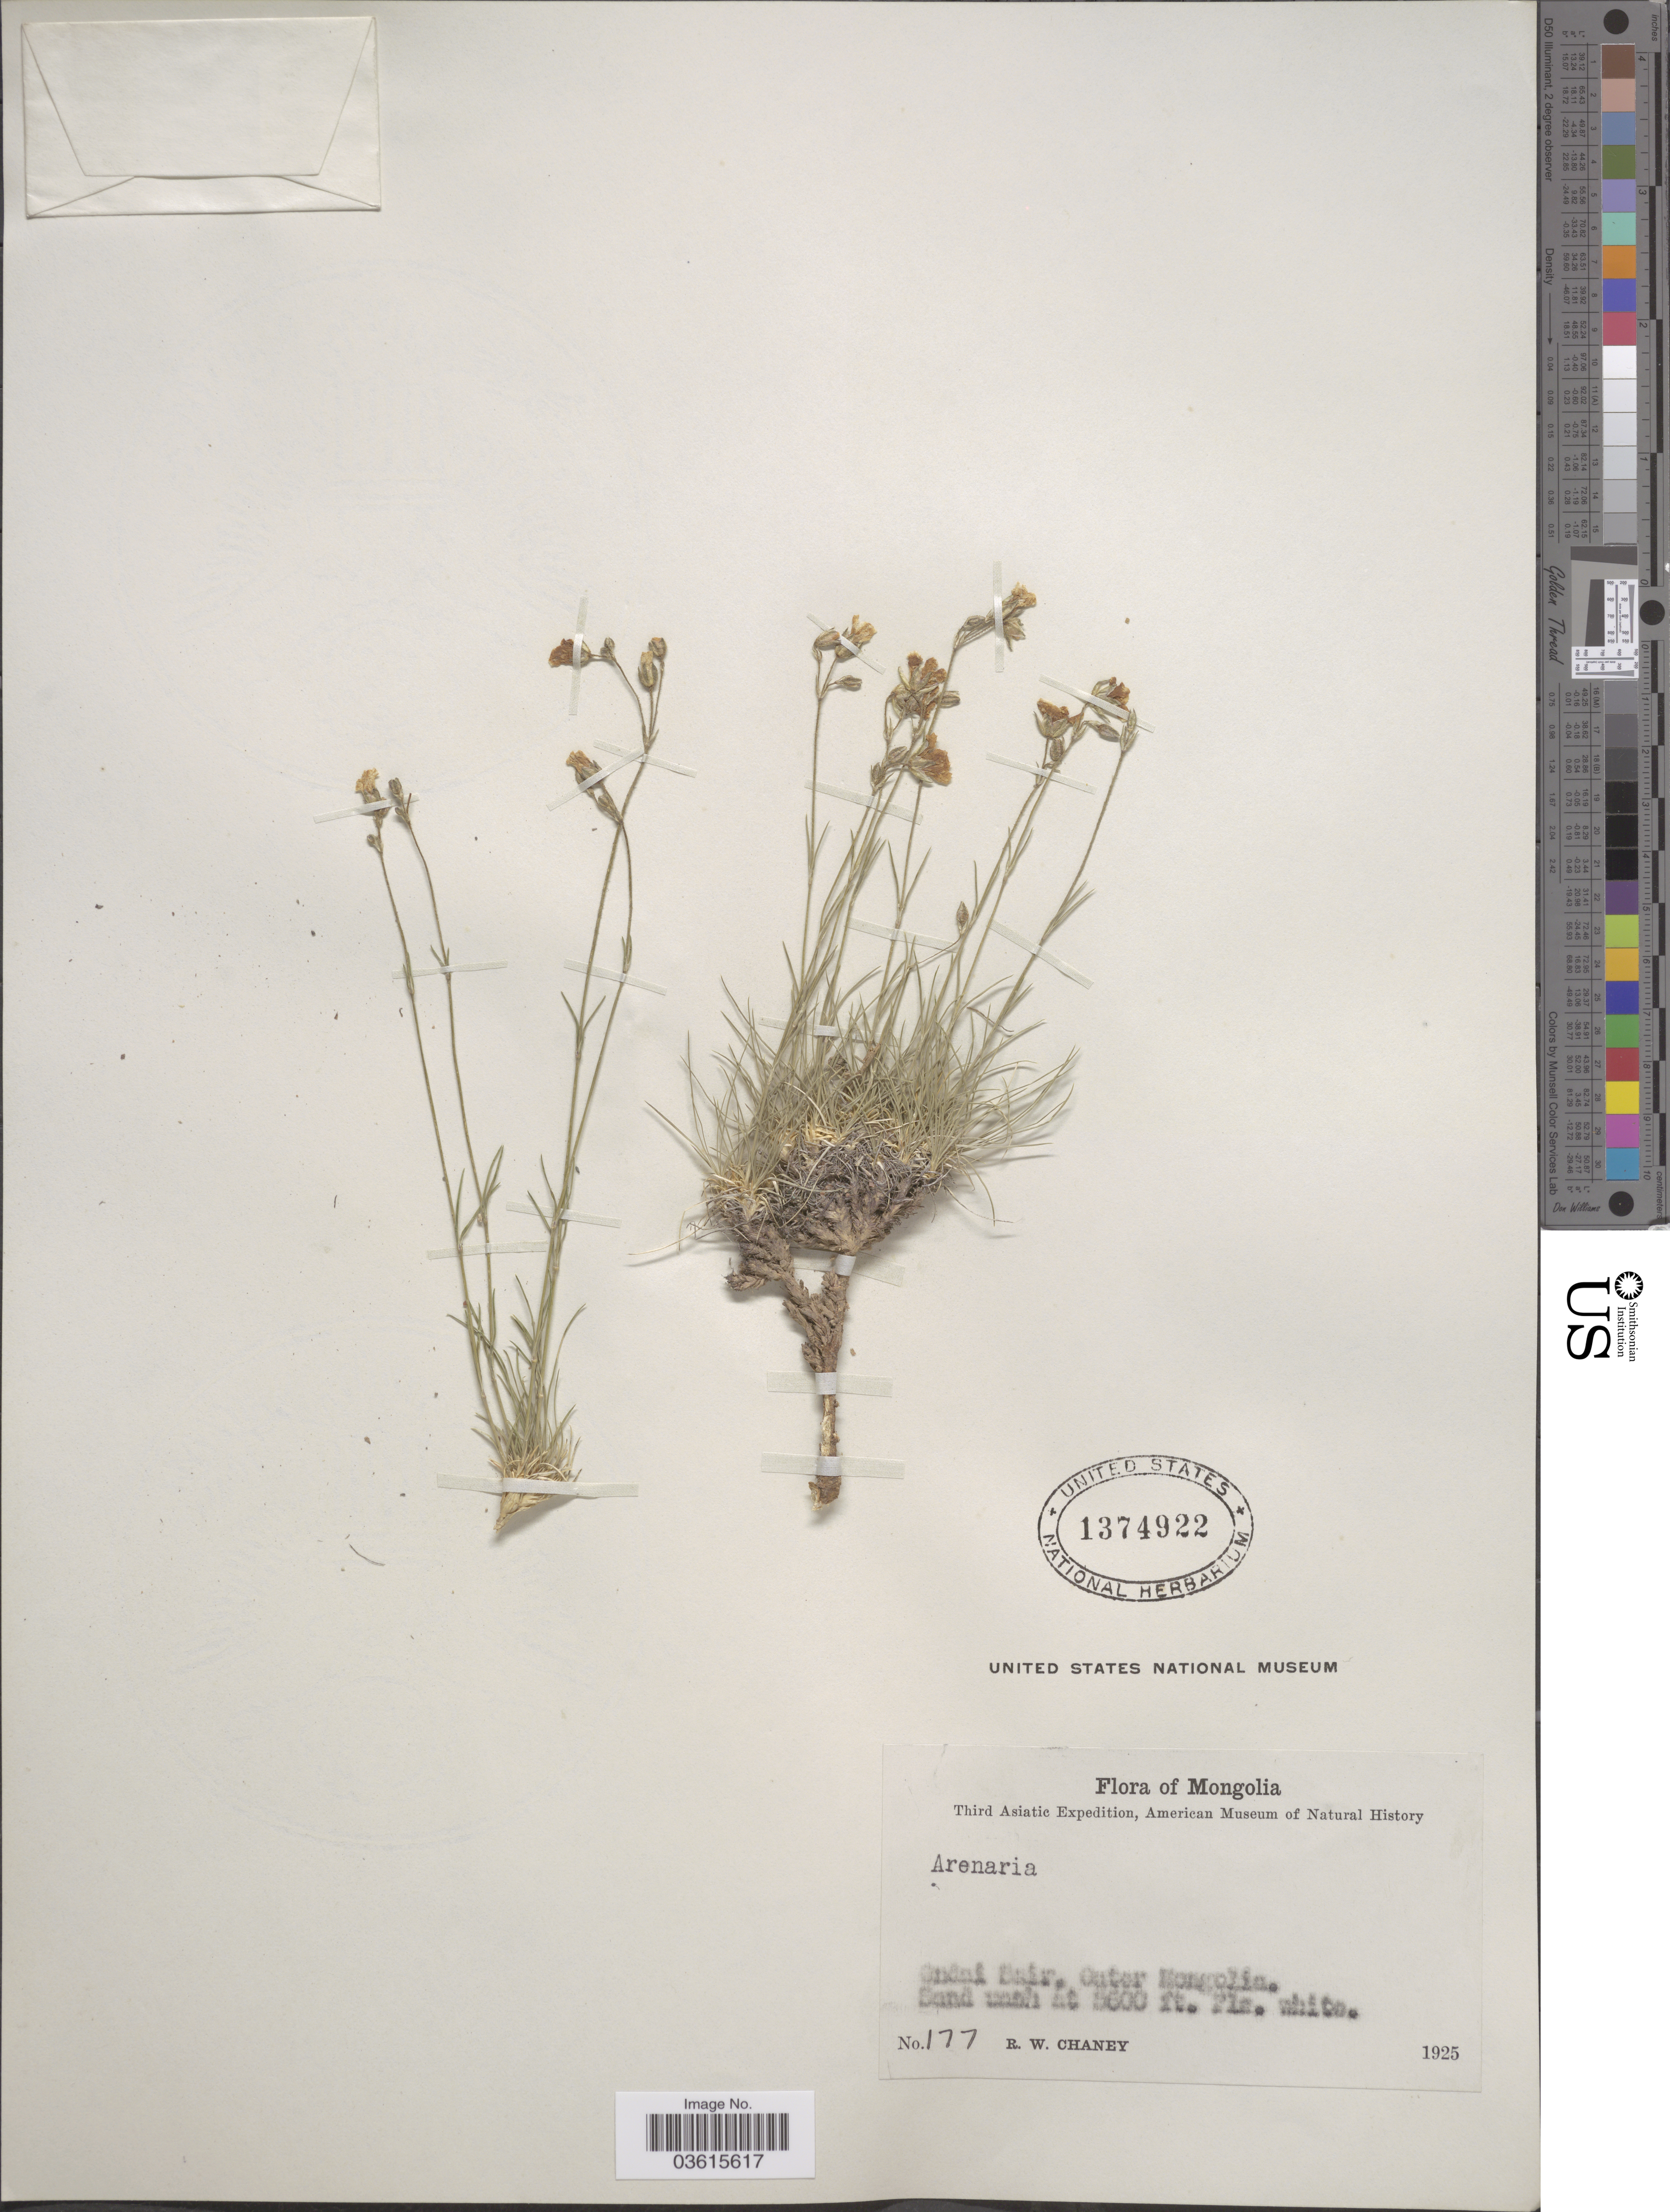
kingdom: Plantae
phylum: Tracheophyta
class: Magnoliopsida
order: Caryophyllales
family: Caryophyllaceae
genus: Arenaria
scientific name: Arenaria sp.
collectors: R. Chaney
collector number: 177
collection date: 1925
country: Mongolia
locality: Mongolia. Ondai Sair, Outer Mongolia.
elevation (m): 1707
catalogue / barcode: US 1374922